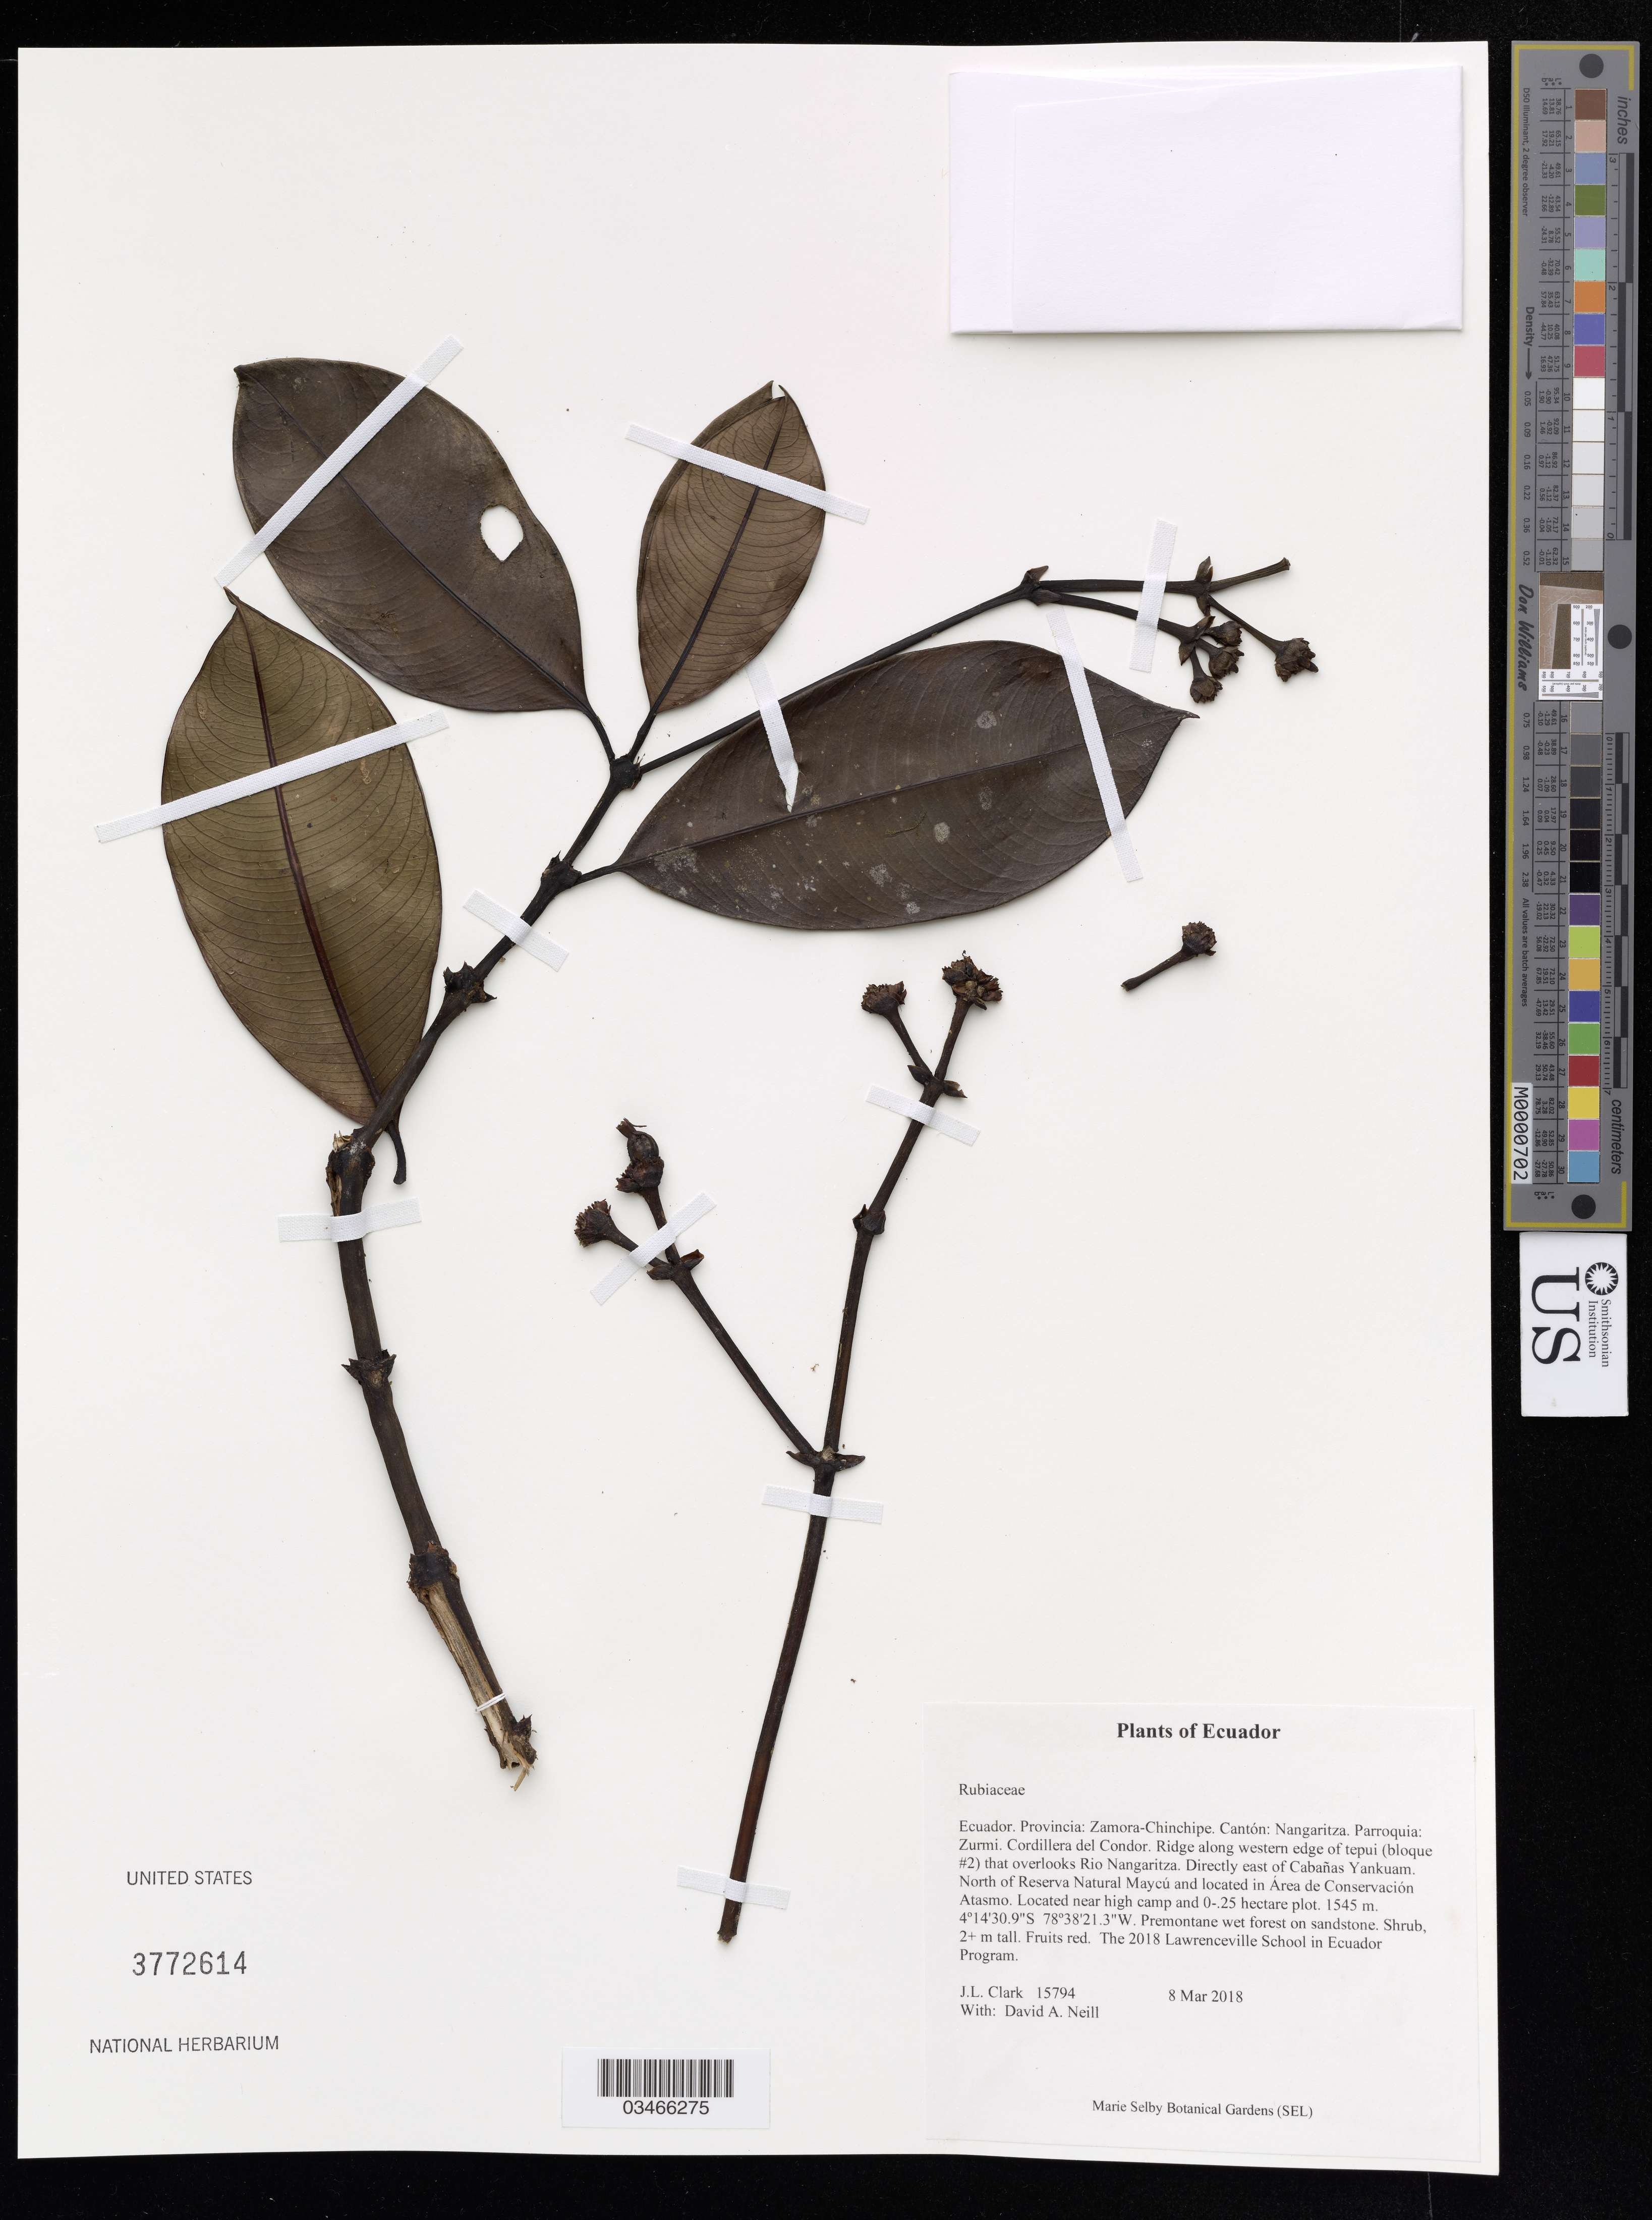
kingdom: Plantae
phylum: Tracheophyta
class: Magnoliopsida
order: Gentianales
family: Rubiaceae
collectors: J. Clark & D. A. Neill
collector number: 15794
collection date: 2018-03-08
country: Ecuador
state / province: Zamora-Chinchipe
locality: Cantón: Nangaritza, Parroquia: Zurmi, Cordillera del Condor, Ridge along western edge of tepui (bloque #2) that overlooks Rio Nangaritza, Directly east of Cabañas Yankuam, North of Reserva Natural Maycú and located in Área de Conservación Atasmo.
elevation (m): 1545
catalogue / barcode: US 3772614